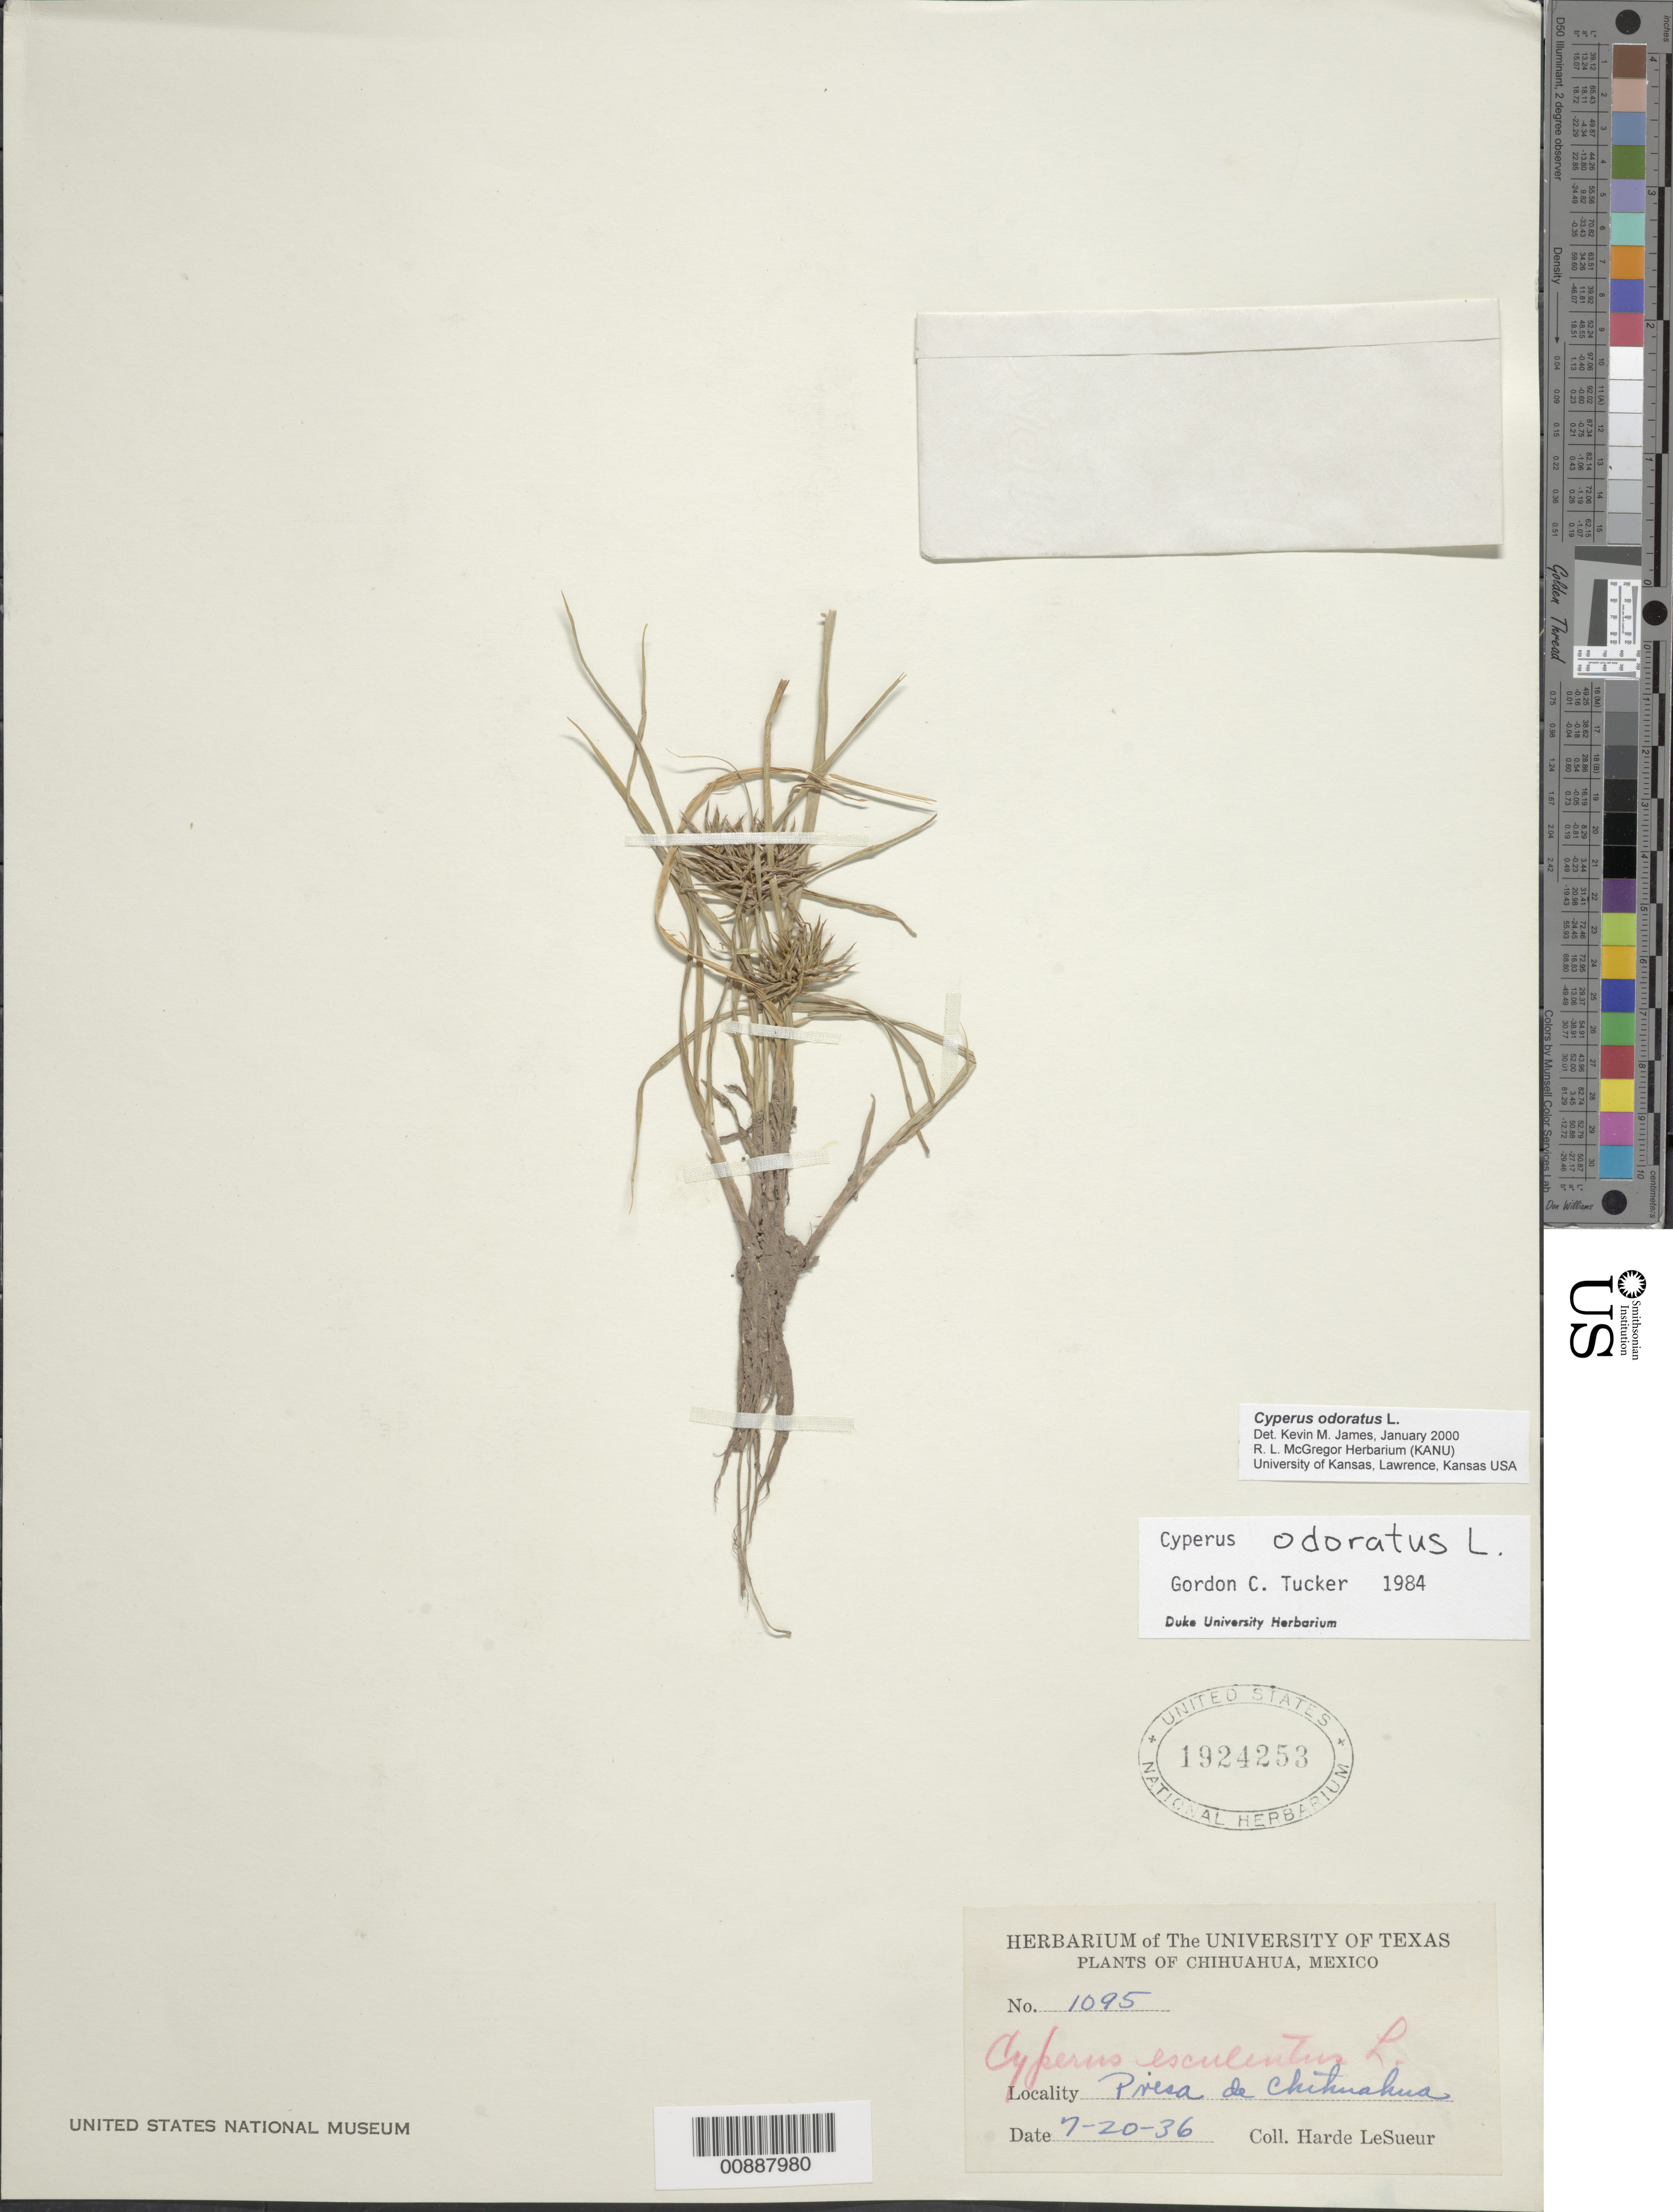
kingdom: Plantae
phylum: Tracheophyta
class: Liliopsida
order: Poales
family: Cyperaceae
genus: Cyperus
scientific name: Cyperus odoratus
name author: L.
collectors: D. H. LeSueur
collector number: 1095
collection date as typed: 20 Jul 1936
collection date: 1936-07-20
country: Mexico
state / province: Chihuahua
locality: Presa de Chihuahua.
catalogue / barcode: US 1924253